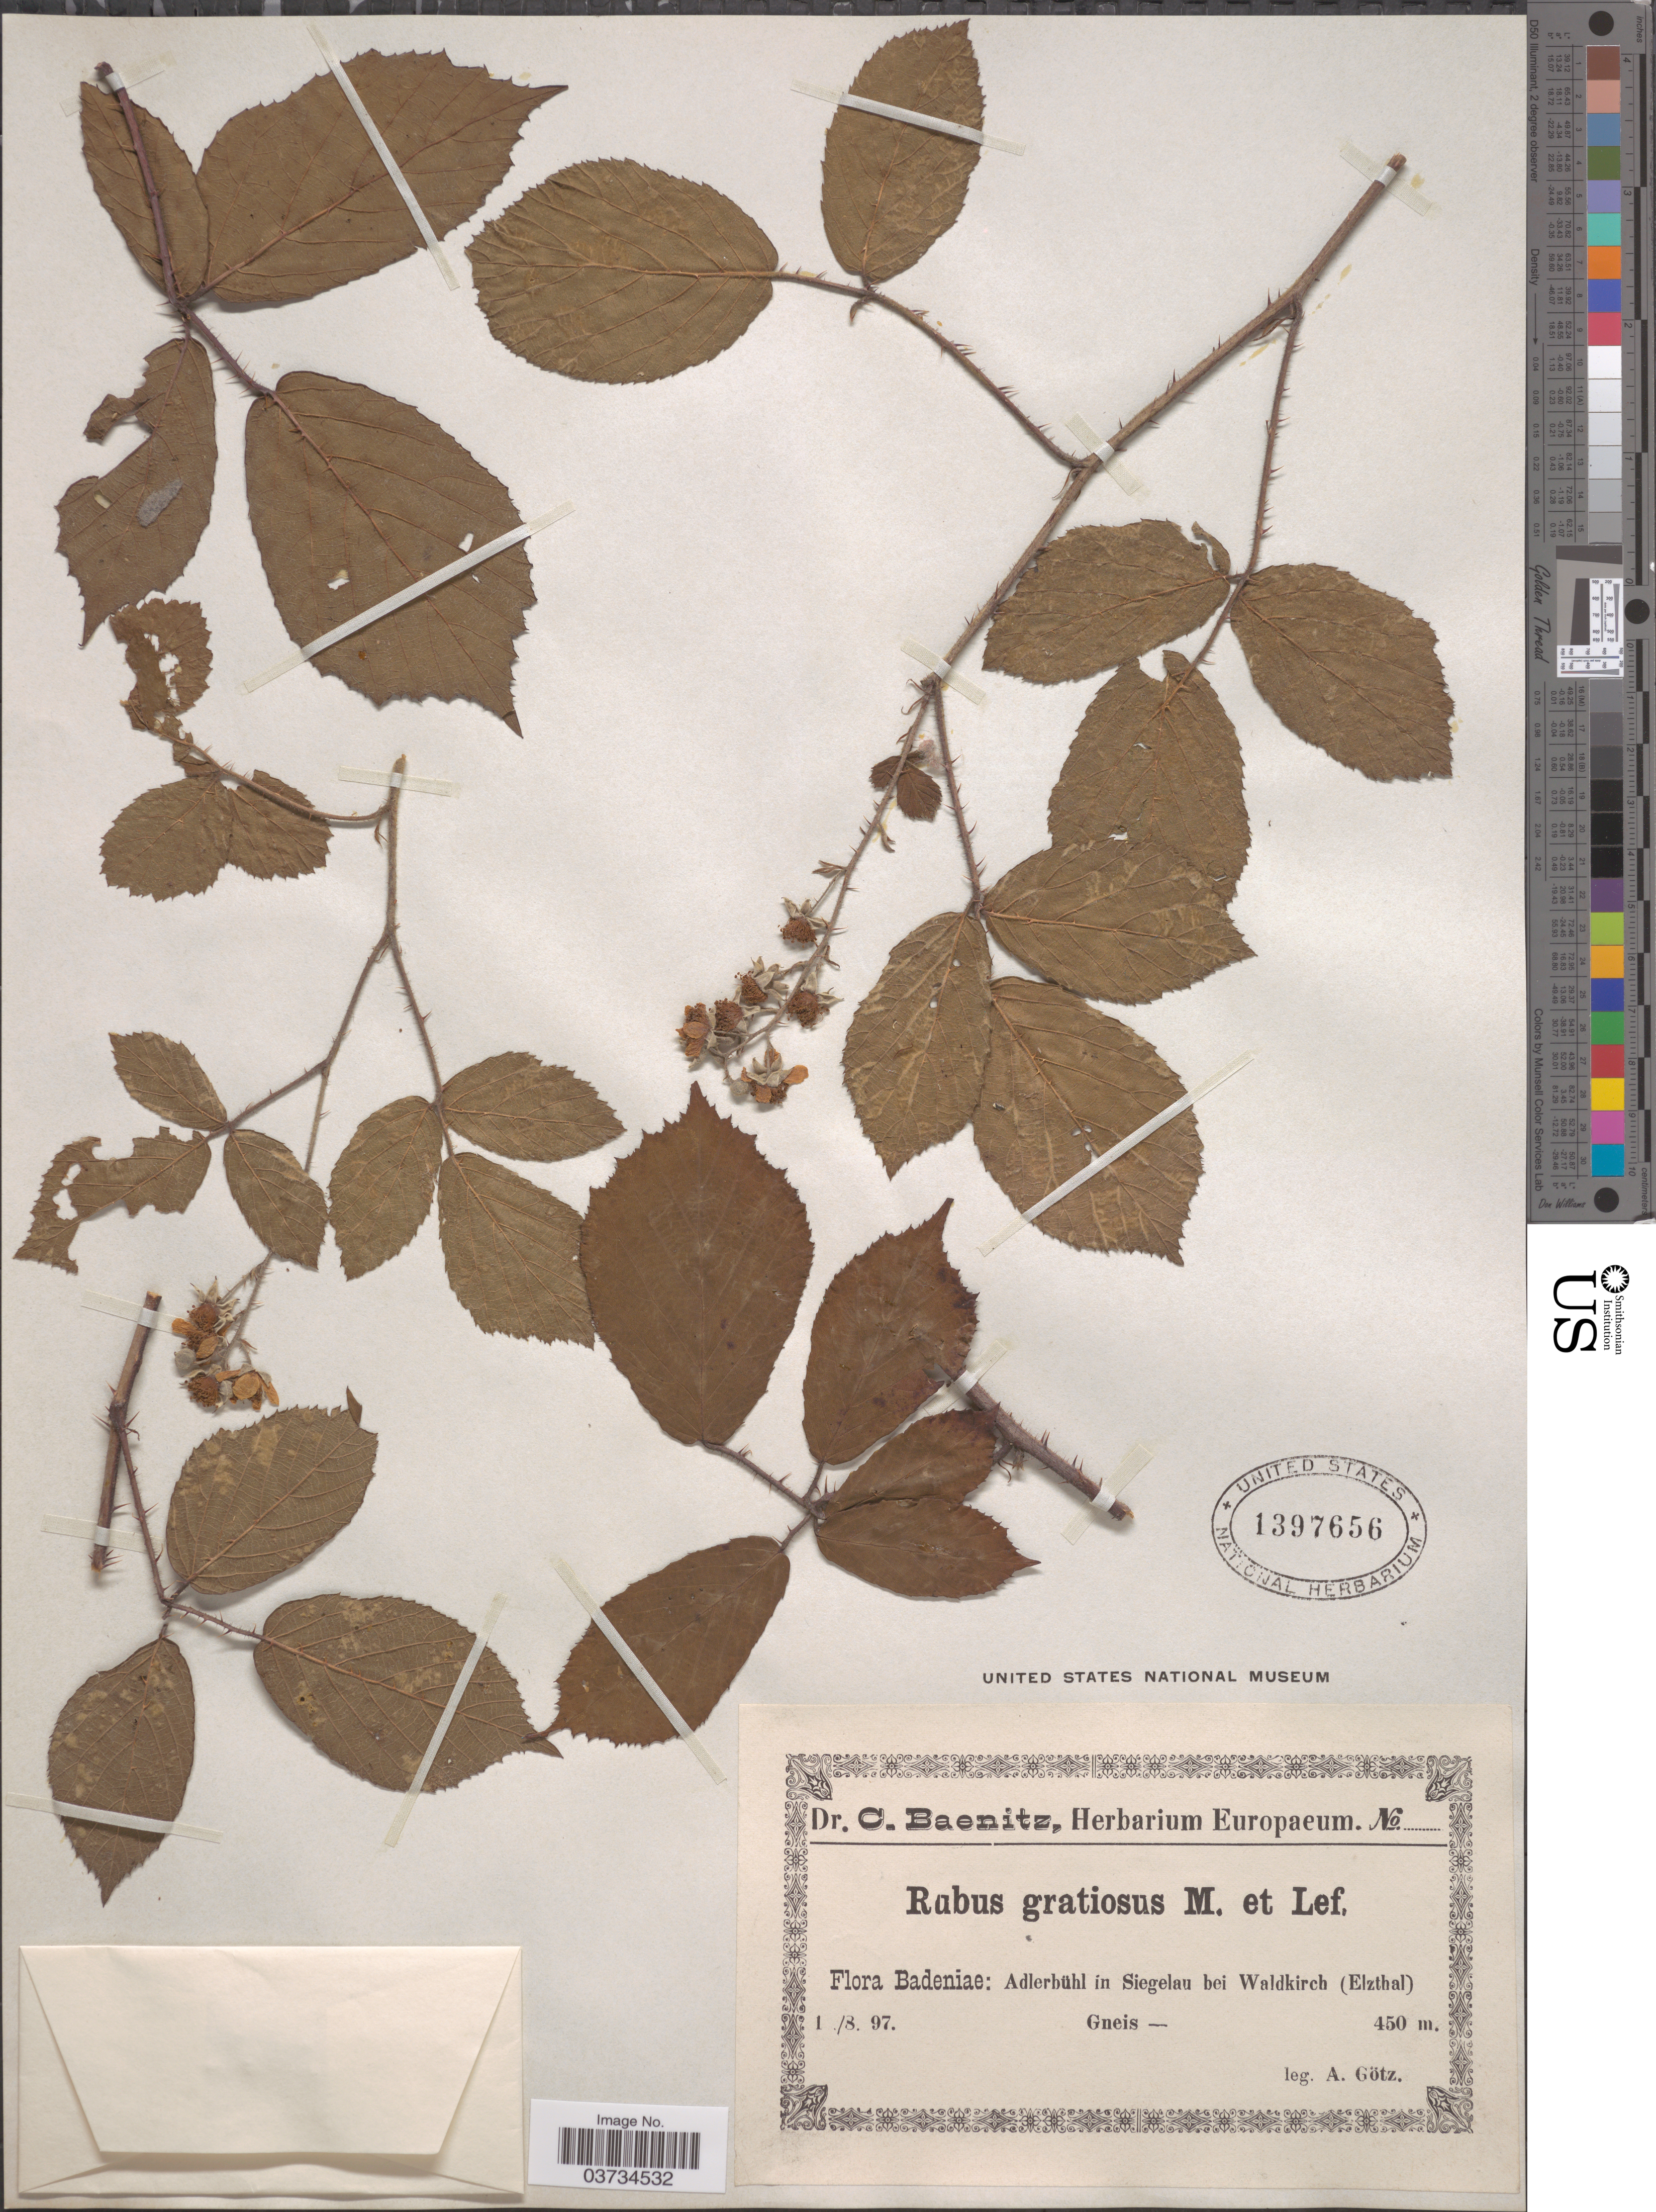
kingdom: Plantae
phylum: Tracheophyta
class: Magnoliopsida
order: Rosales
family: Rosaceae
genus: Rubus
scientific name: Rubus gratiosus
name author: P.J. Müll. & Lefèvre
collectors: A. Götz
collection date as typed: Transcribed d/m/y: 1/8/97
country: Germany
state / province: Baden-Württemberg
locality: Badeniae: Adlerbühl in Siegelau bei Waldkirch (Elzthal).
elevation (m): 450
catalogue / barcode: US 1397656